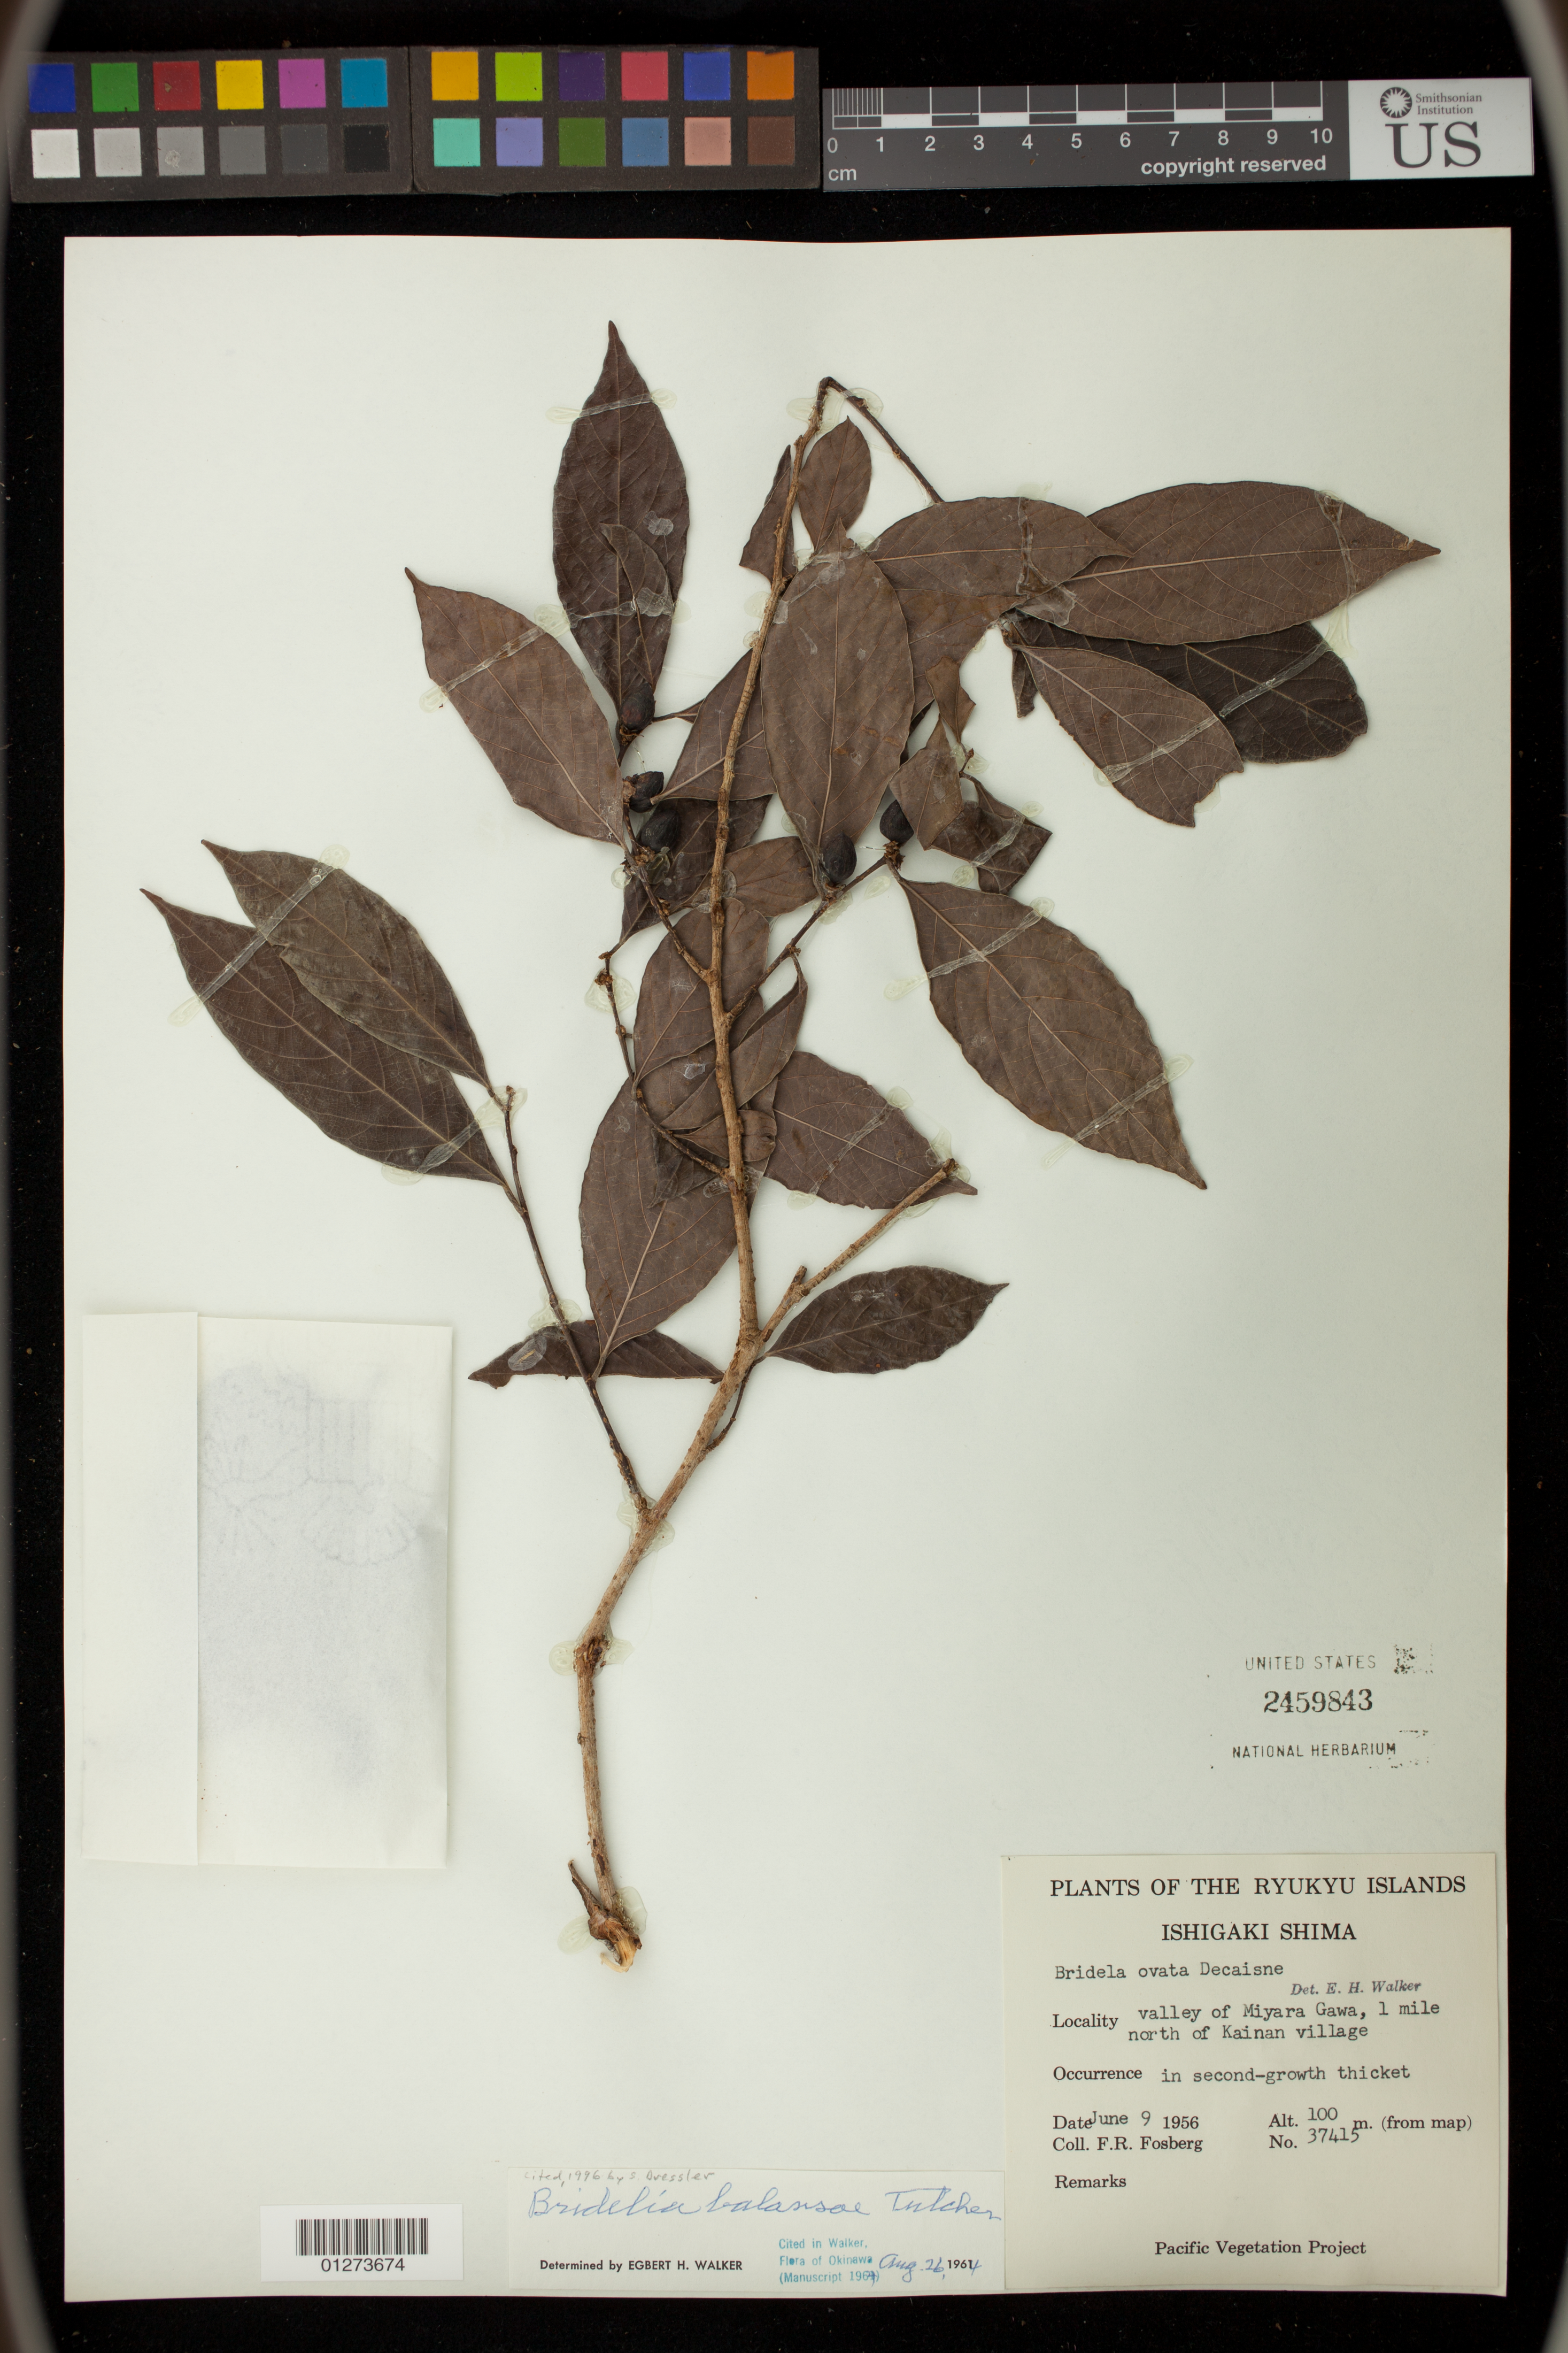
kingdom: Plantae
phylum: Tracheophyta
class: Magnoliopsida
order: Malpighiales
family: Phyllanthaceae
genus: Bridelia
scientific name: Bridelia balansae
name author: Tutcher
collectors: F. R. Fosberg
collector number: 37415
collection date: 1956-06-09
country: Japan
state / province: Okinawa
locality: Ryukyu Islands,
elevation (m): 100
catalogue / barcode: US 2459843